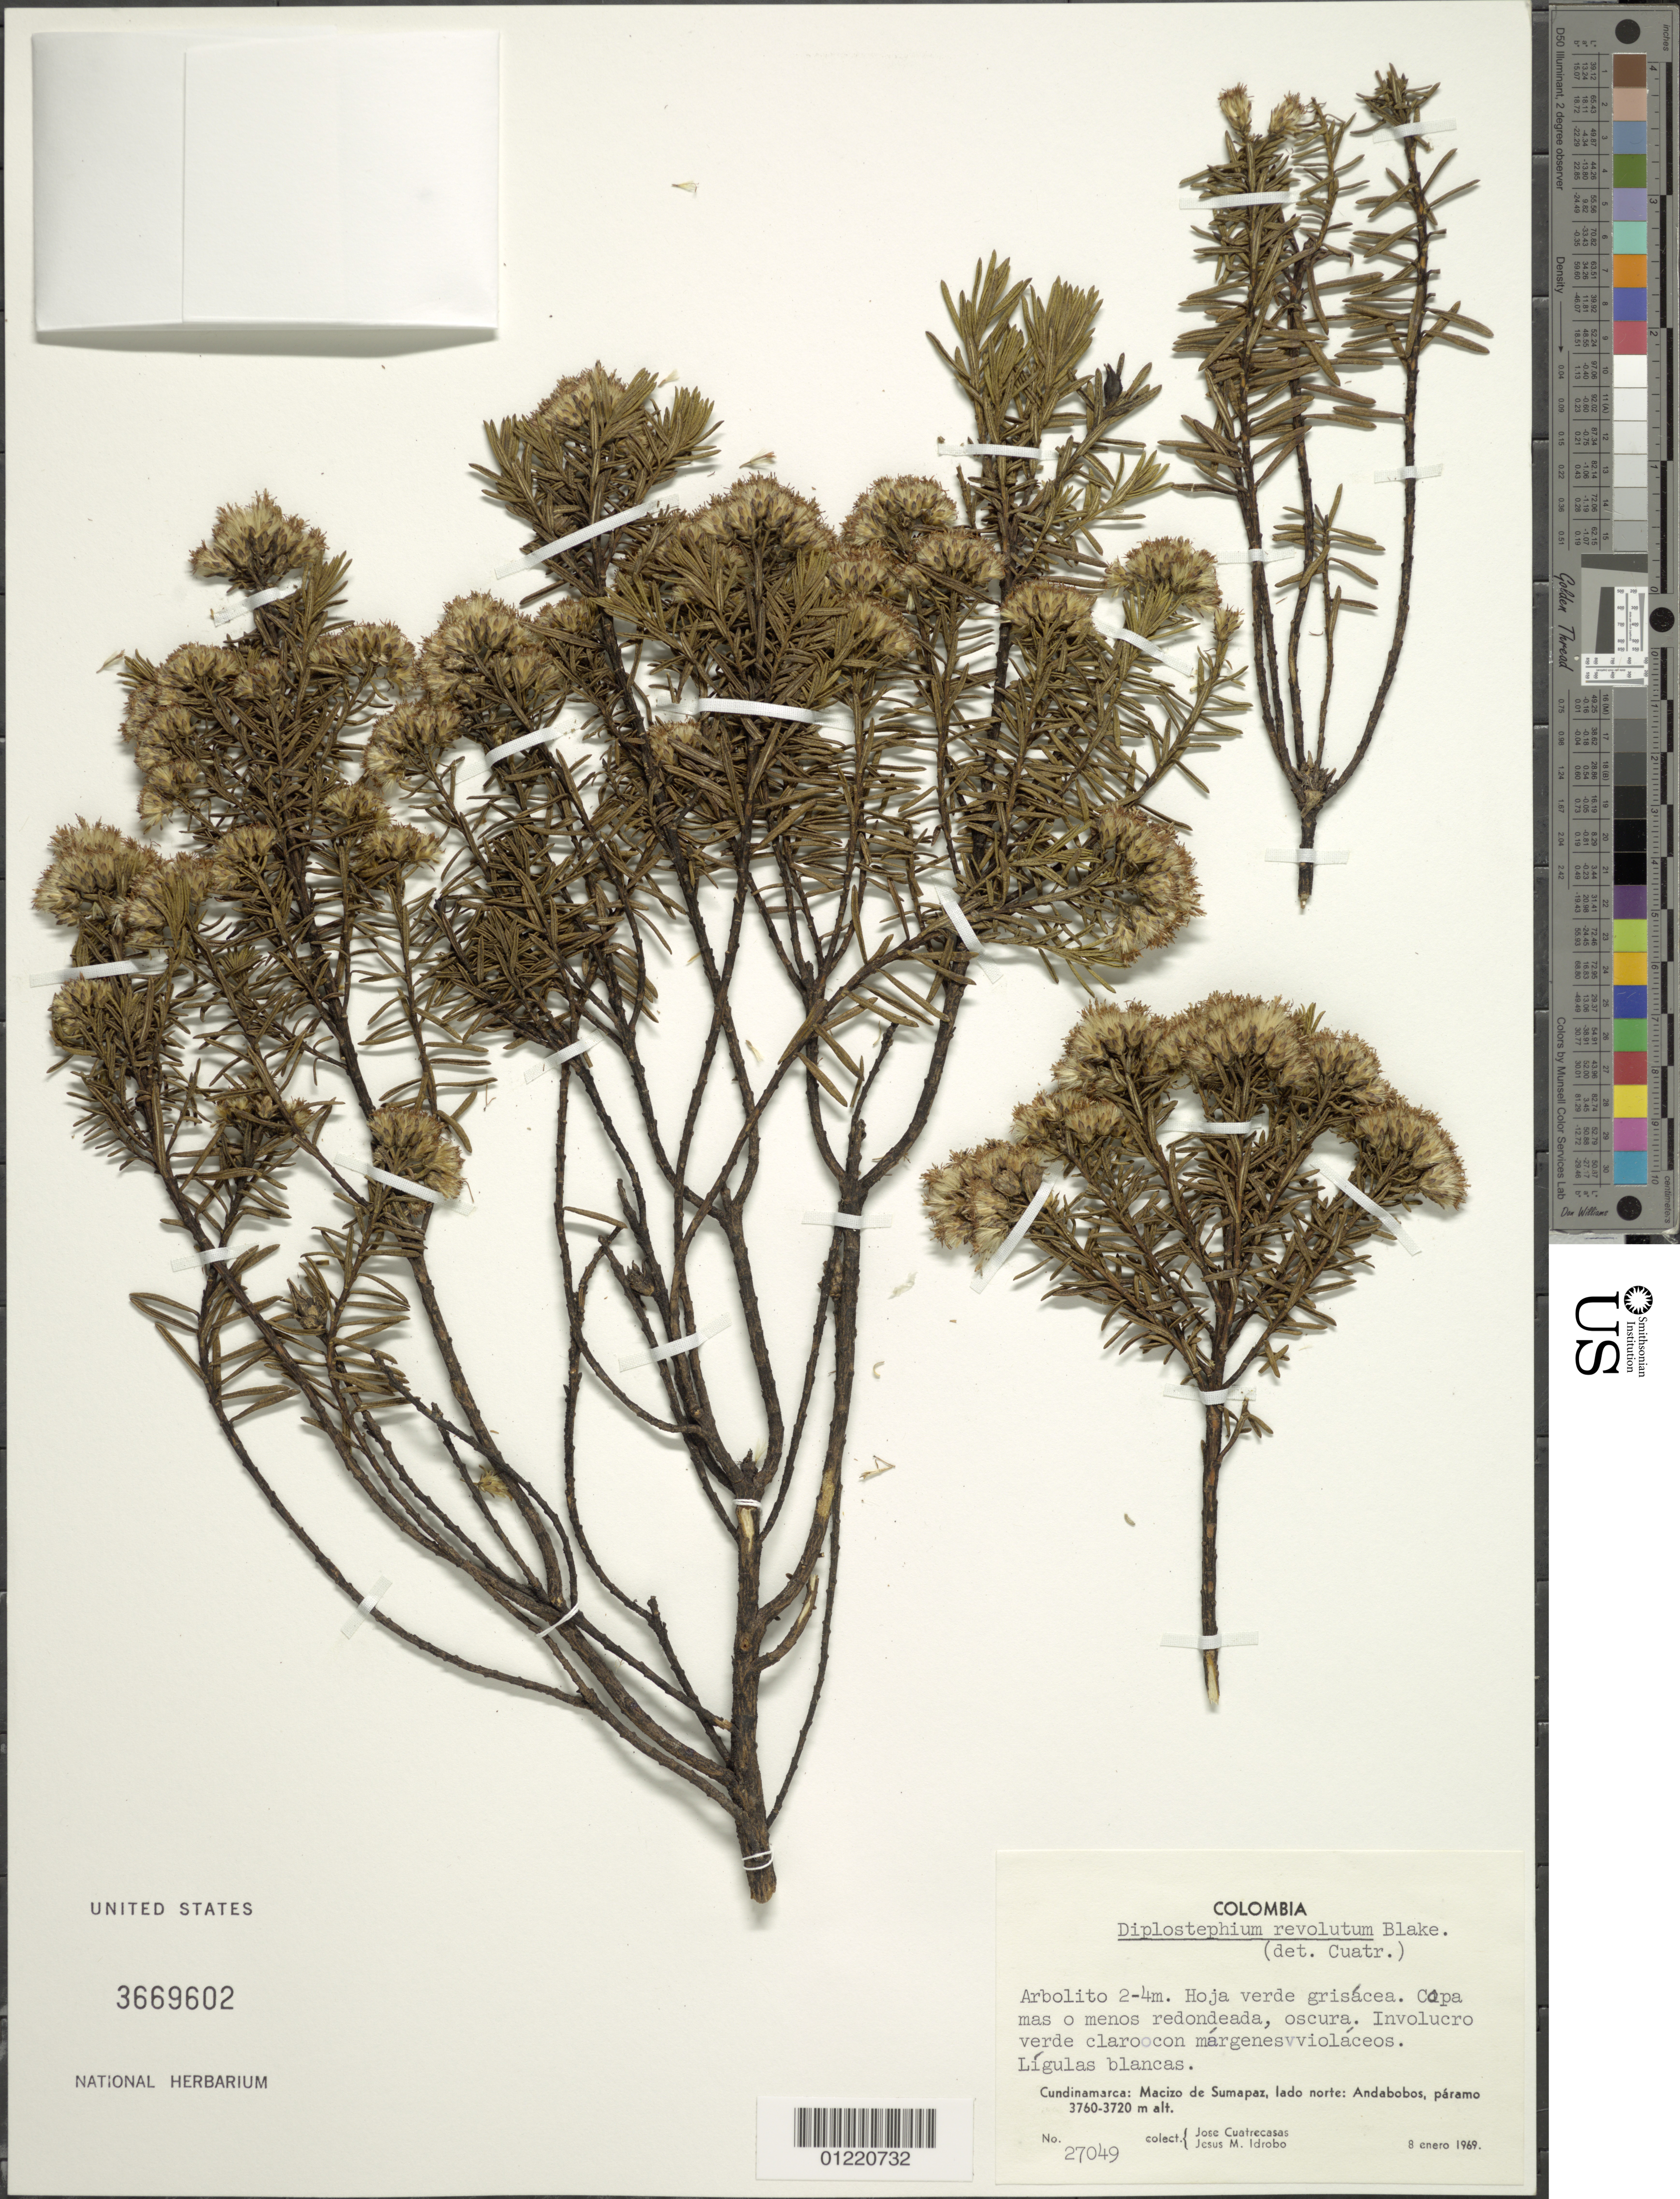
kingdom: Plantae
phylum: Tracheophyta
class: Magnoliopsida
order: Asterales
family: Asteraceae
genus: Diplostephium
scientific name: Diplostephium revolutum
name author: S.F. Blake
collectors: J. Cuatrecasas & J. M. Idrobo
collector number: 27049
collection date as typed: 8-Jan-69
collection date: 1969-01-08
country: Colombia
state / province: Cundinamarca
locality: Macizo de Sumapaz, lado norte. Andabobos.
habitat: Paramo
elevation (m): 3720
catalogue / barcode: US 3669602